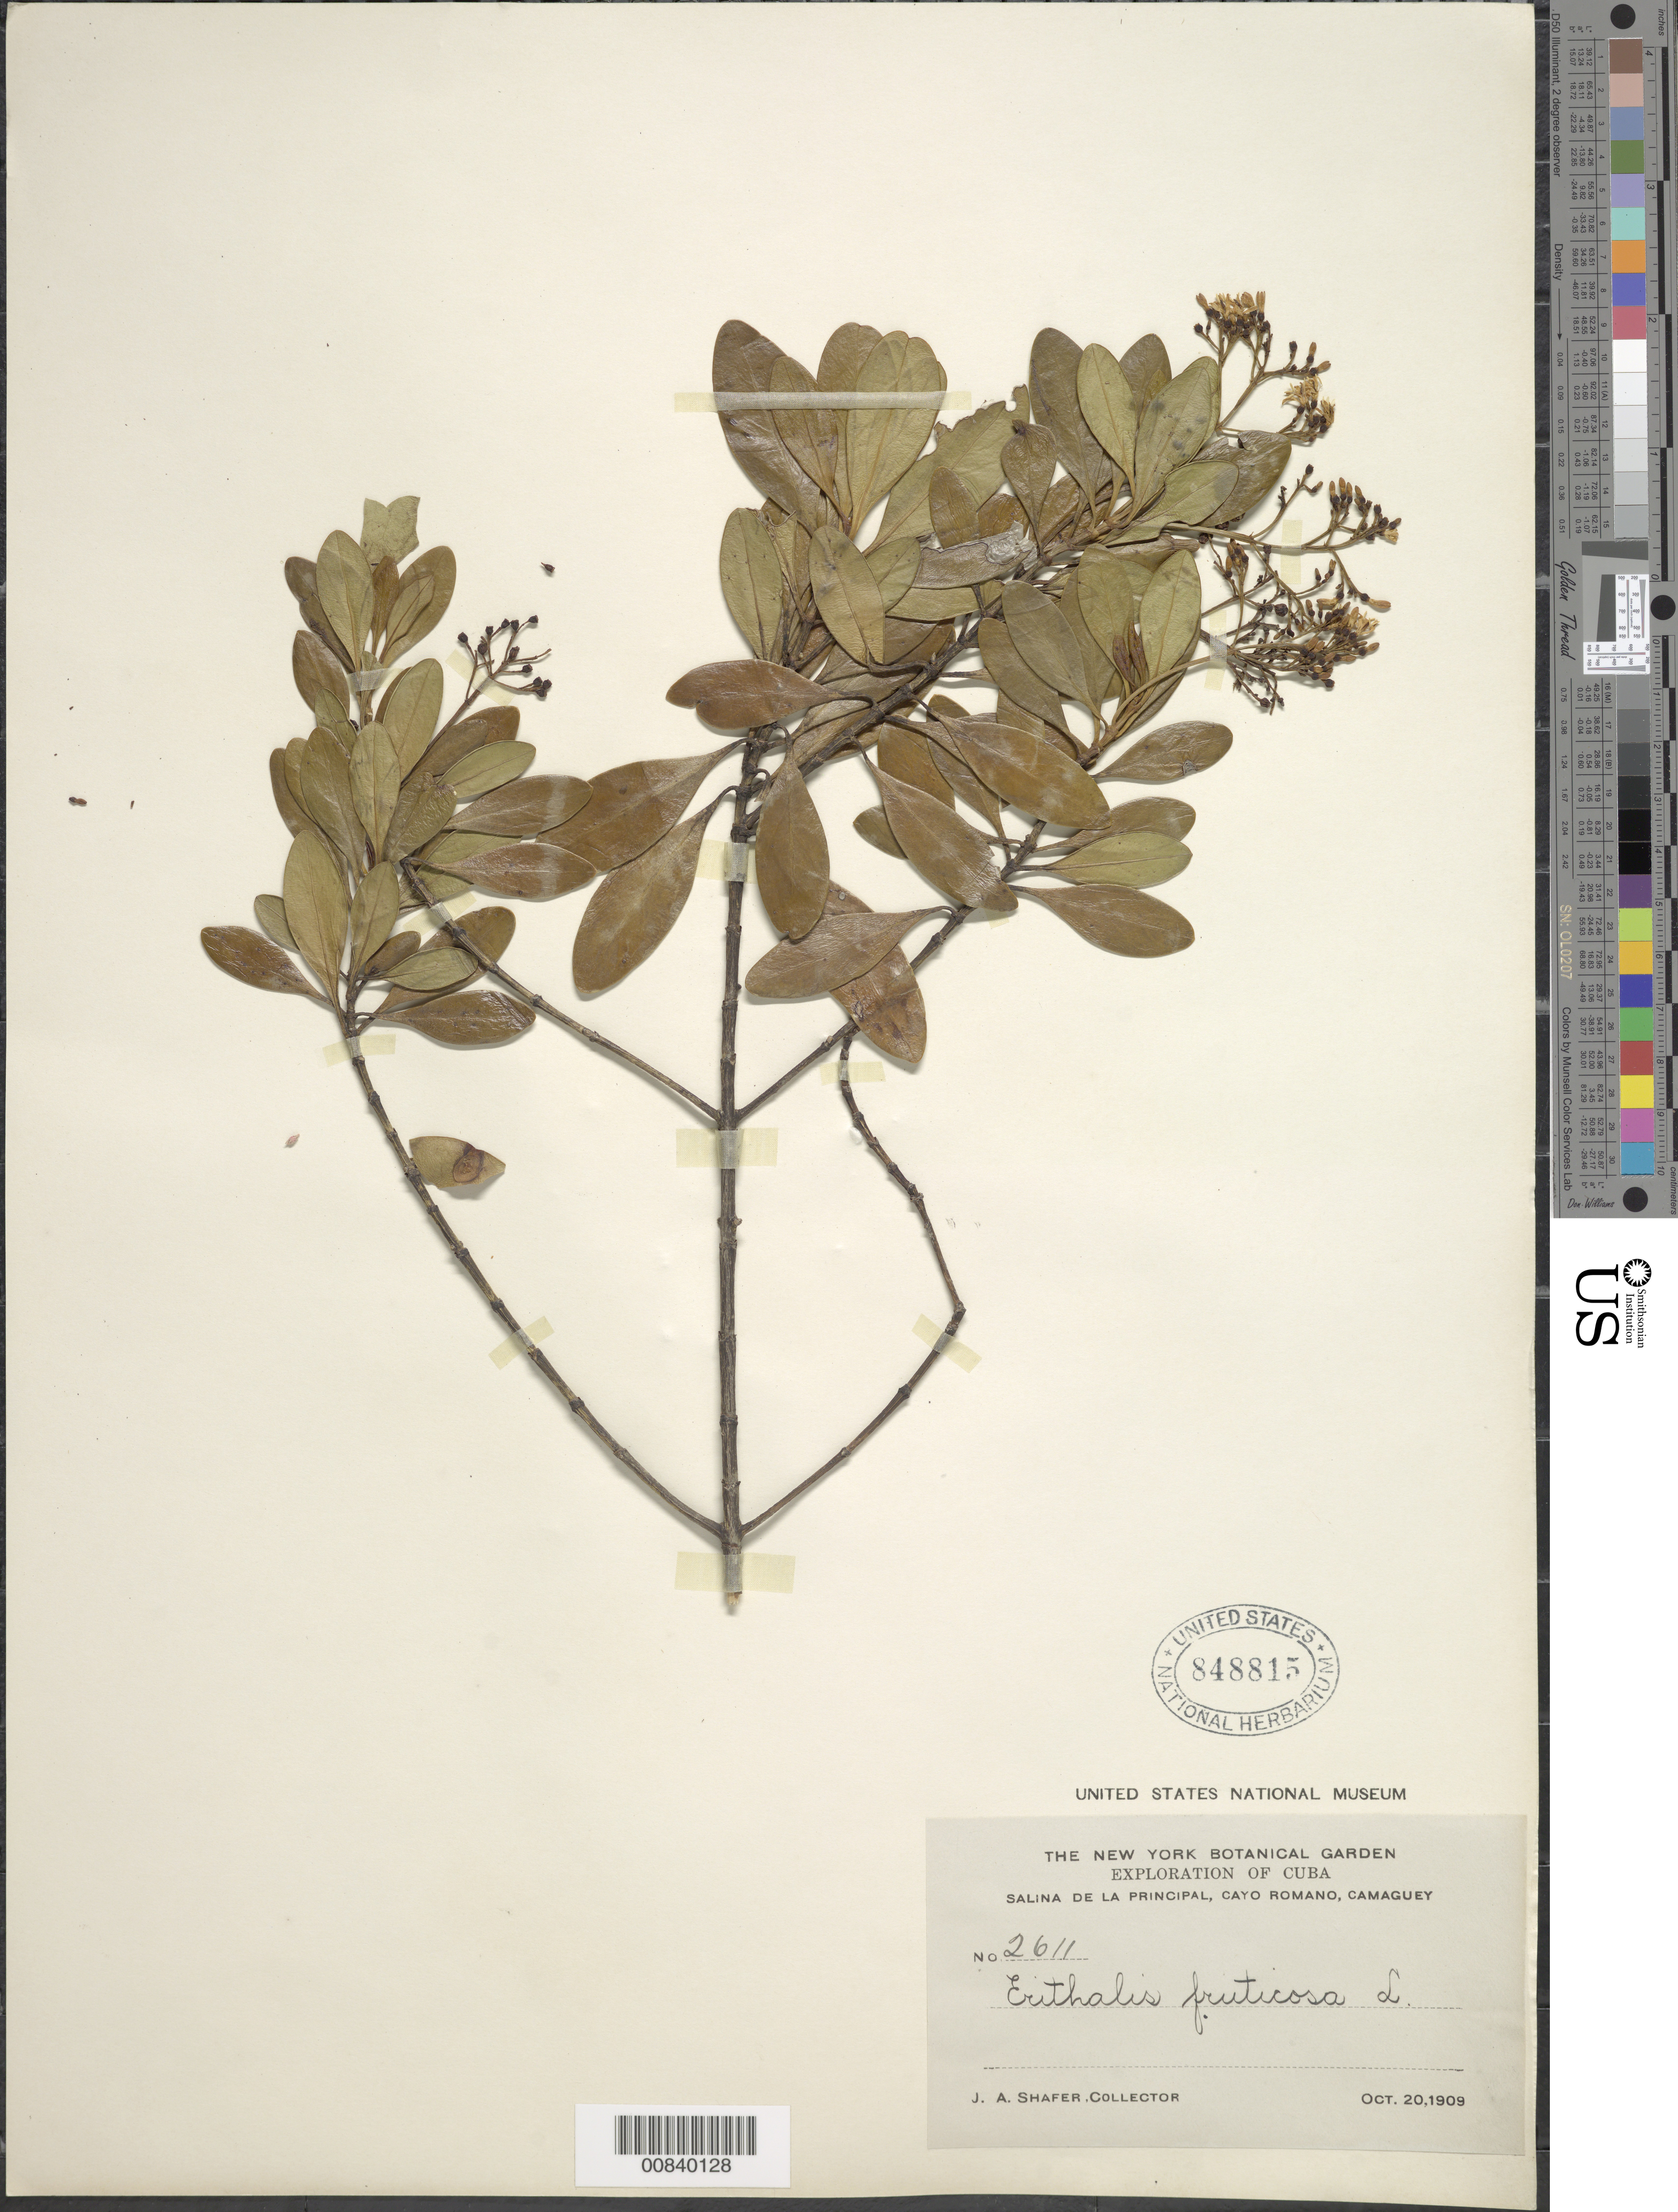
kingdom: Plantae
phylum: Tracheophyta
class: Magnoliopsida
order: Gentianales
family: Rubiaceae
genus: Erithalis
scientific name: Erithalis fruticosa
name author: L.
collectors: J. A. Shafer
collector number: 2611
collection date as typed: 20 Oct 1909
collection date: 1909-10-20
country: Cuba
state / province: Camaguey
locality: Salina de la Principal, Cayo Romano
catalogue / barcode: US 848815